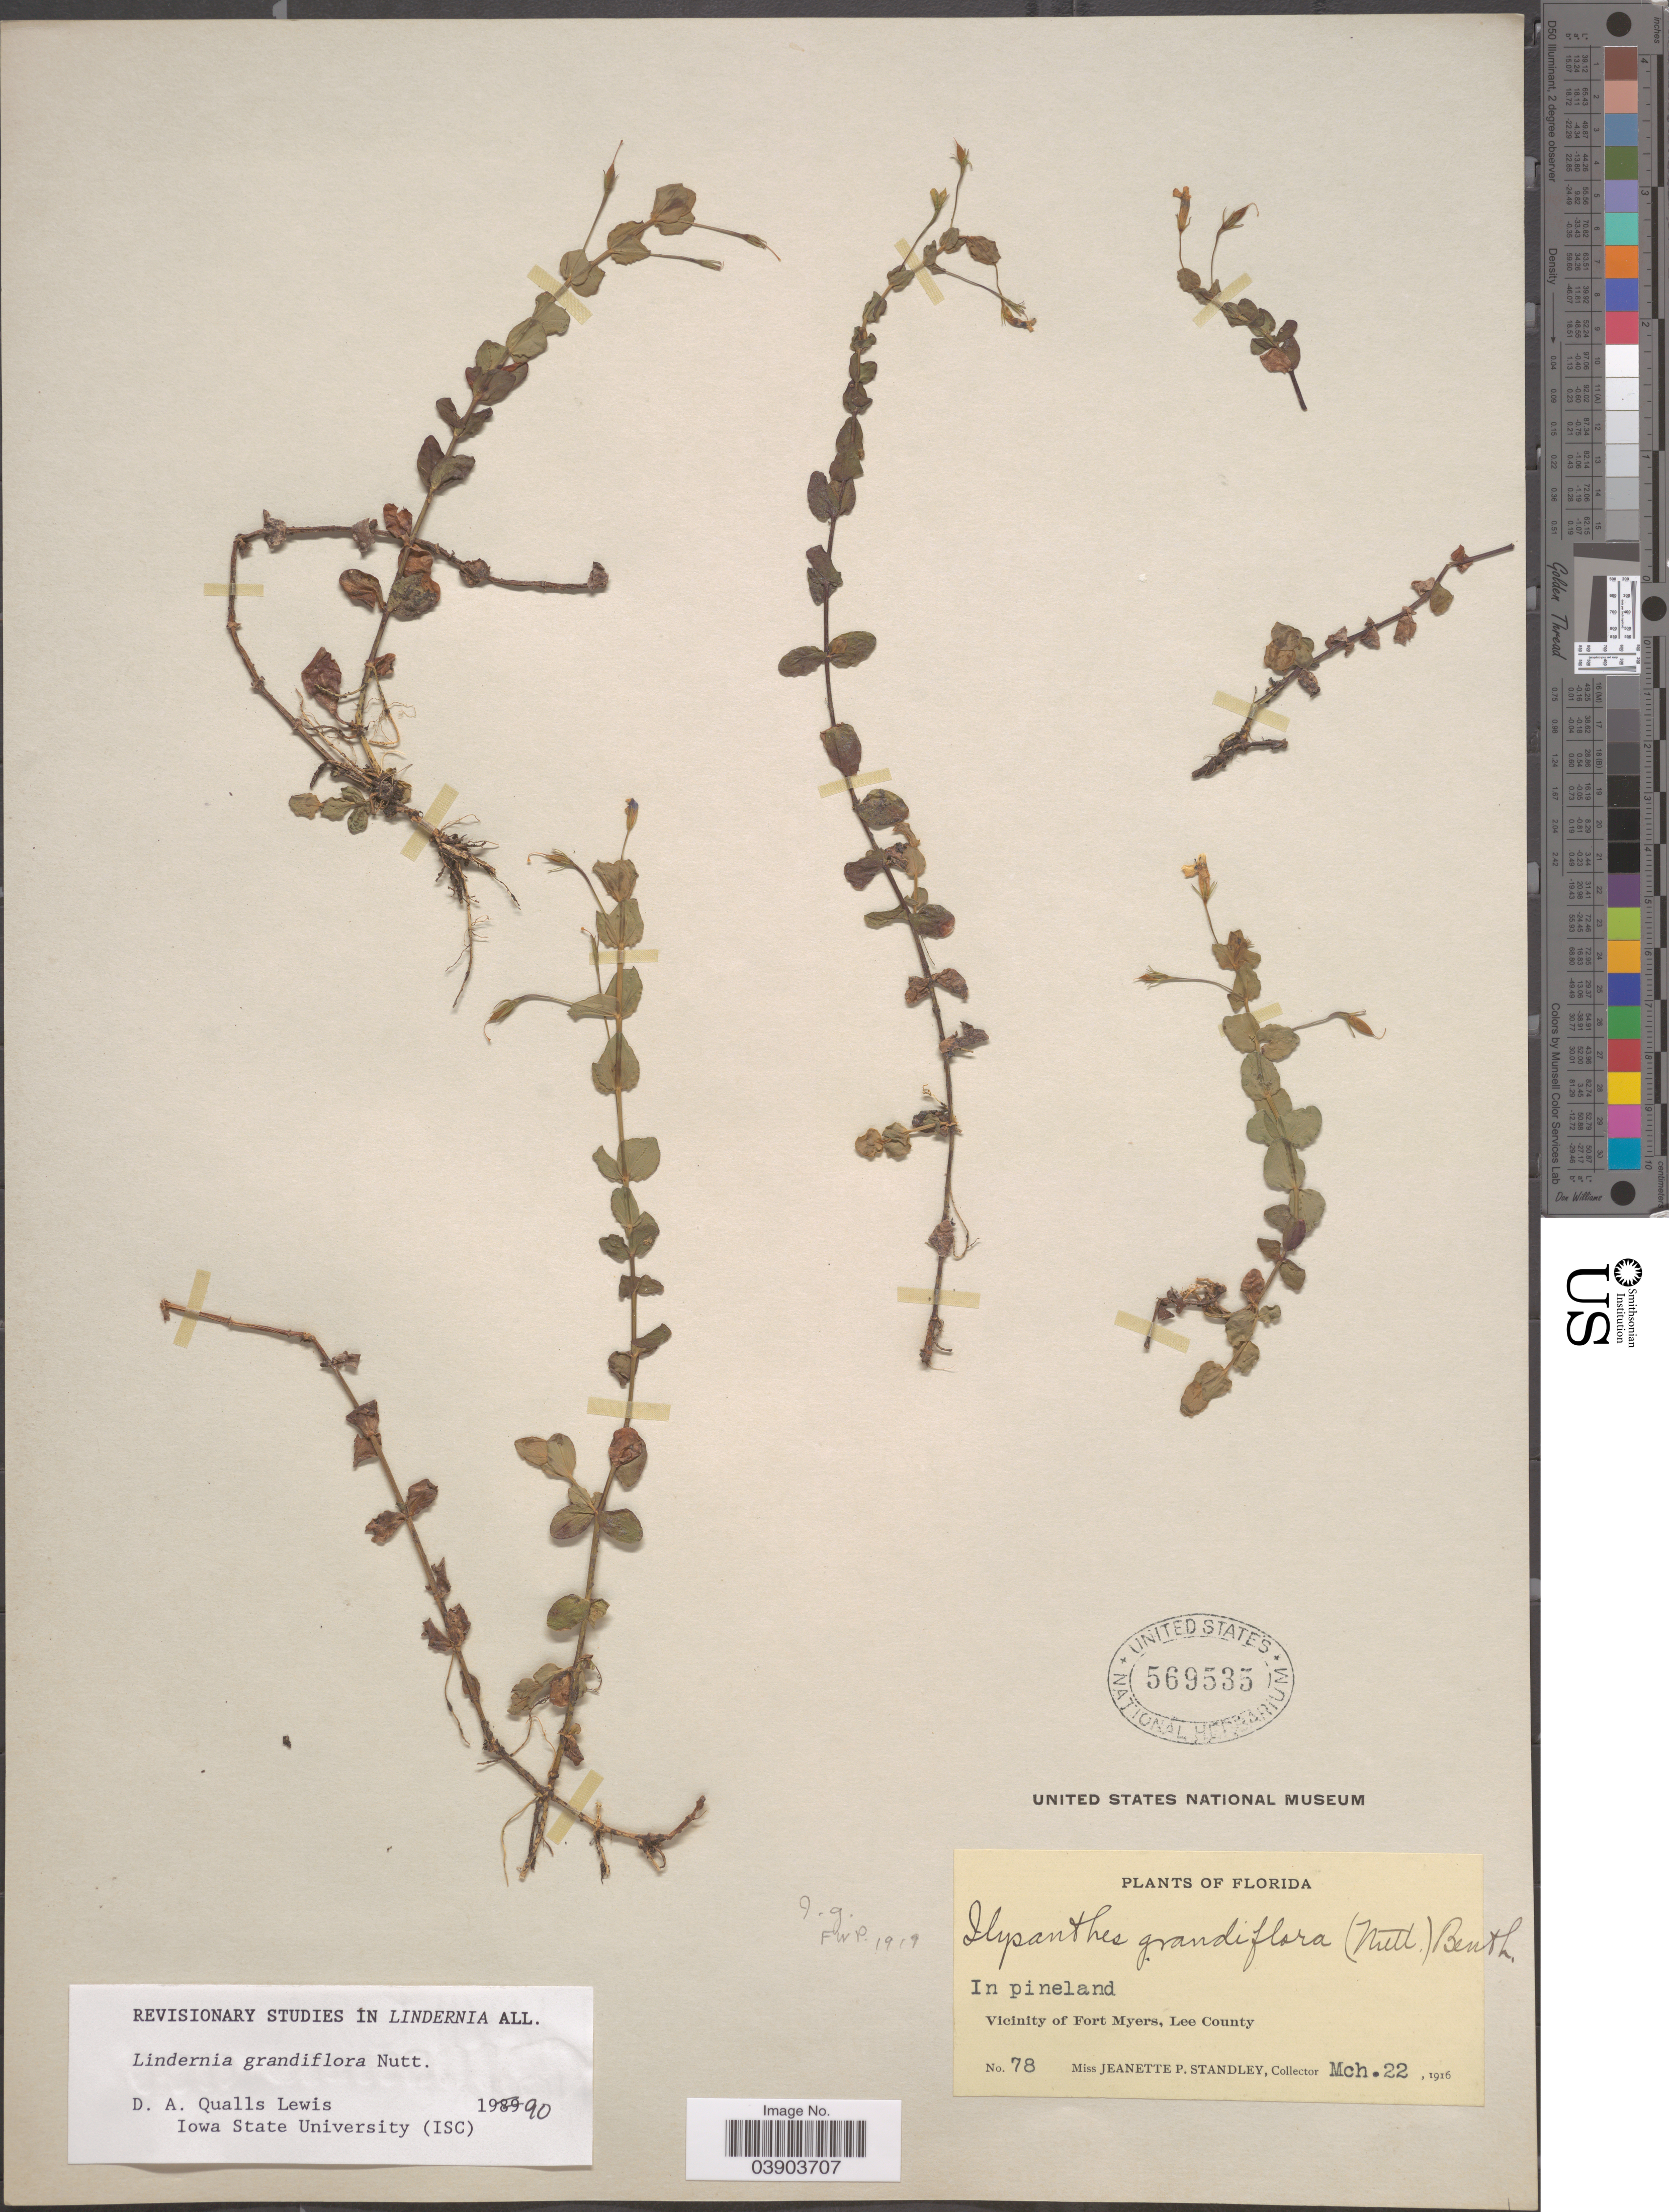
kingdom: Plantae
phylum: Tracheophyta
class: Magnoliopsida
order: Lamiales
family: Linderniaceae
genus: Lindernia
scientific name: Lindernia grandiflora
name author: Nutt.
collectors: J. P. Standley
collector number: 78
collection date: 1916-03-22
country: United States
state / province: Florida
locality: Vicinity of Fort Myers, Lee County.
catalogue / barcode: US 569535